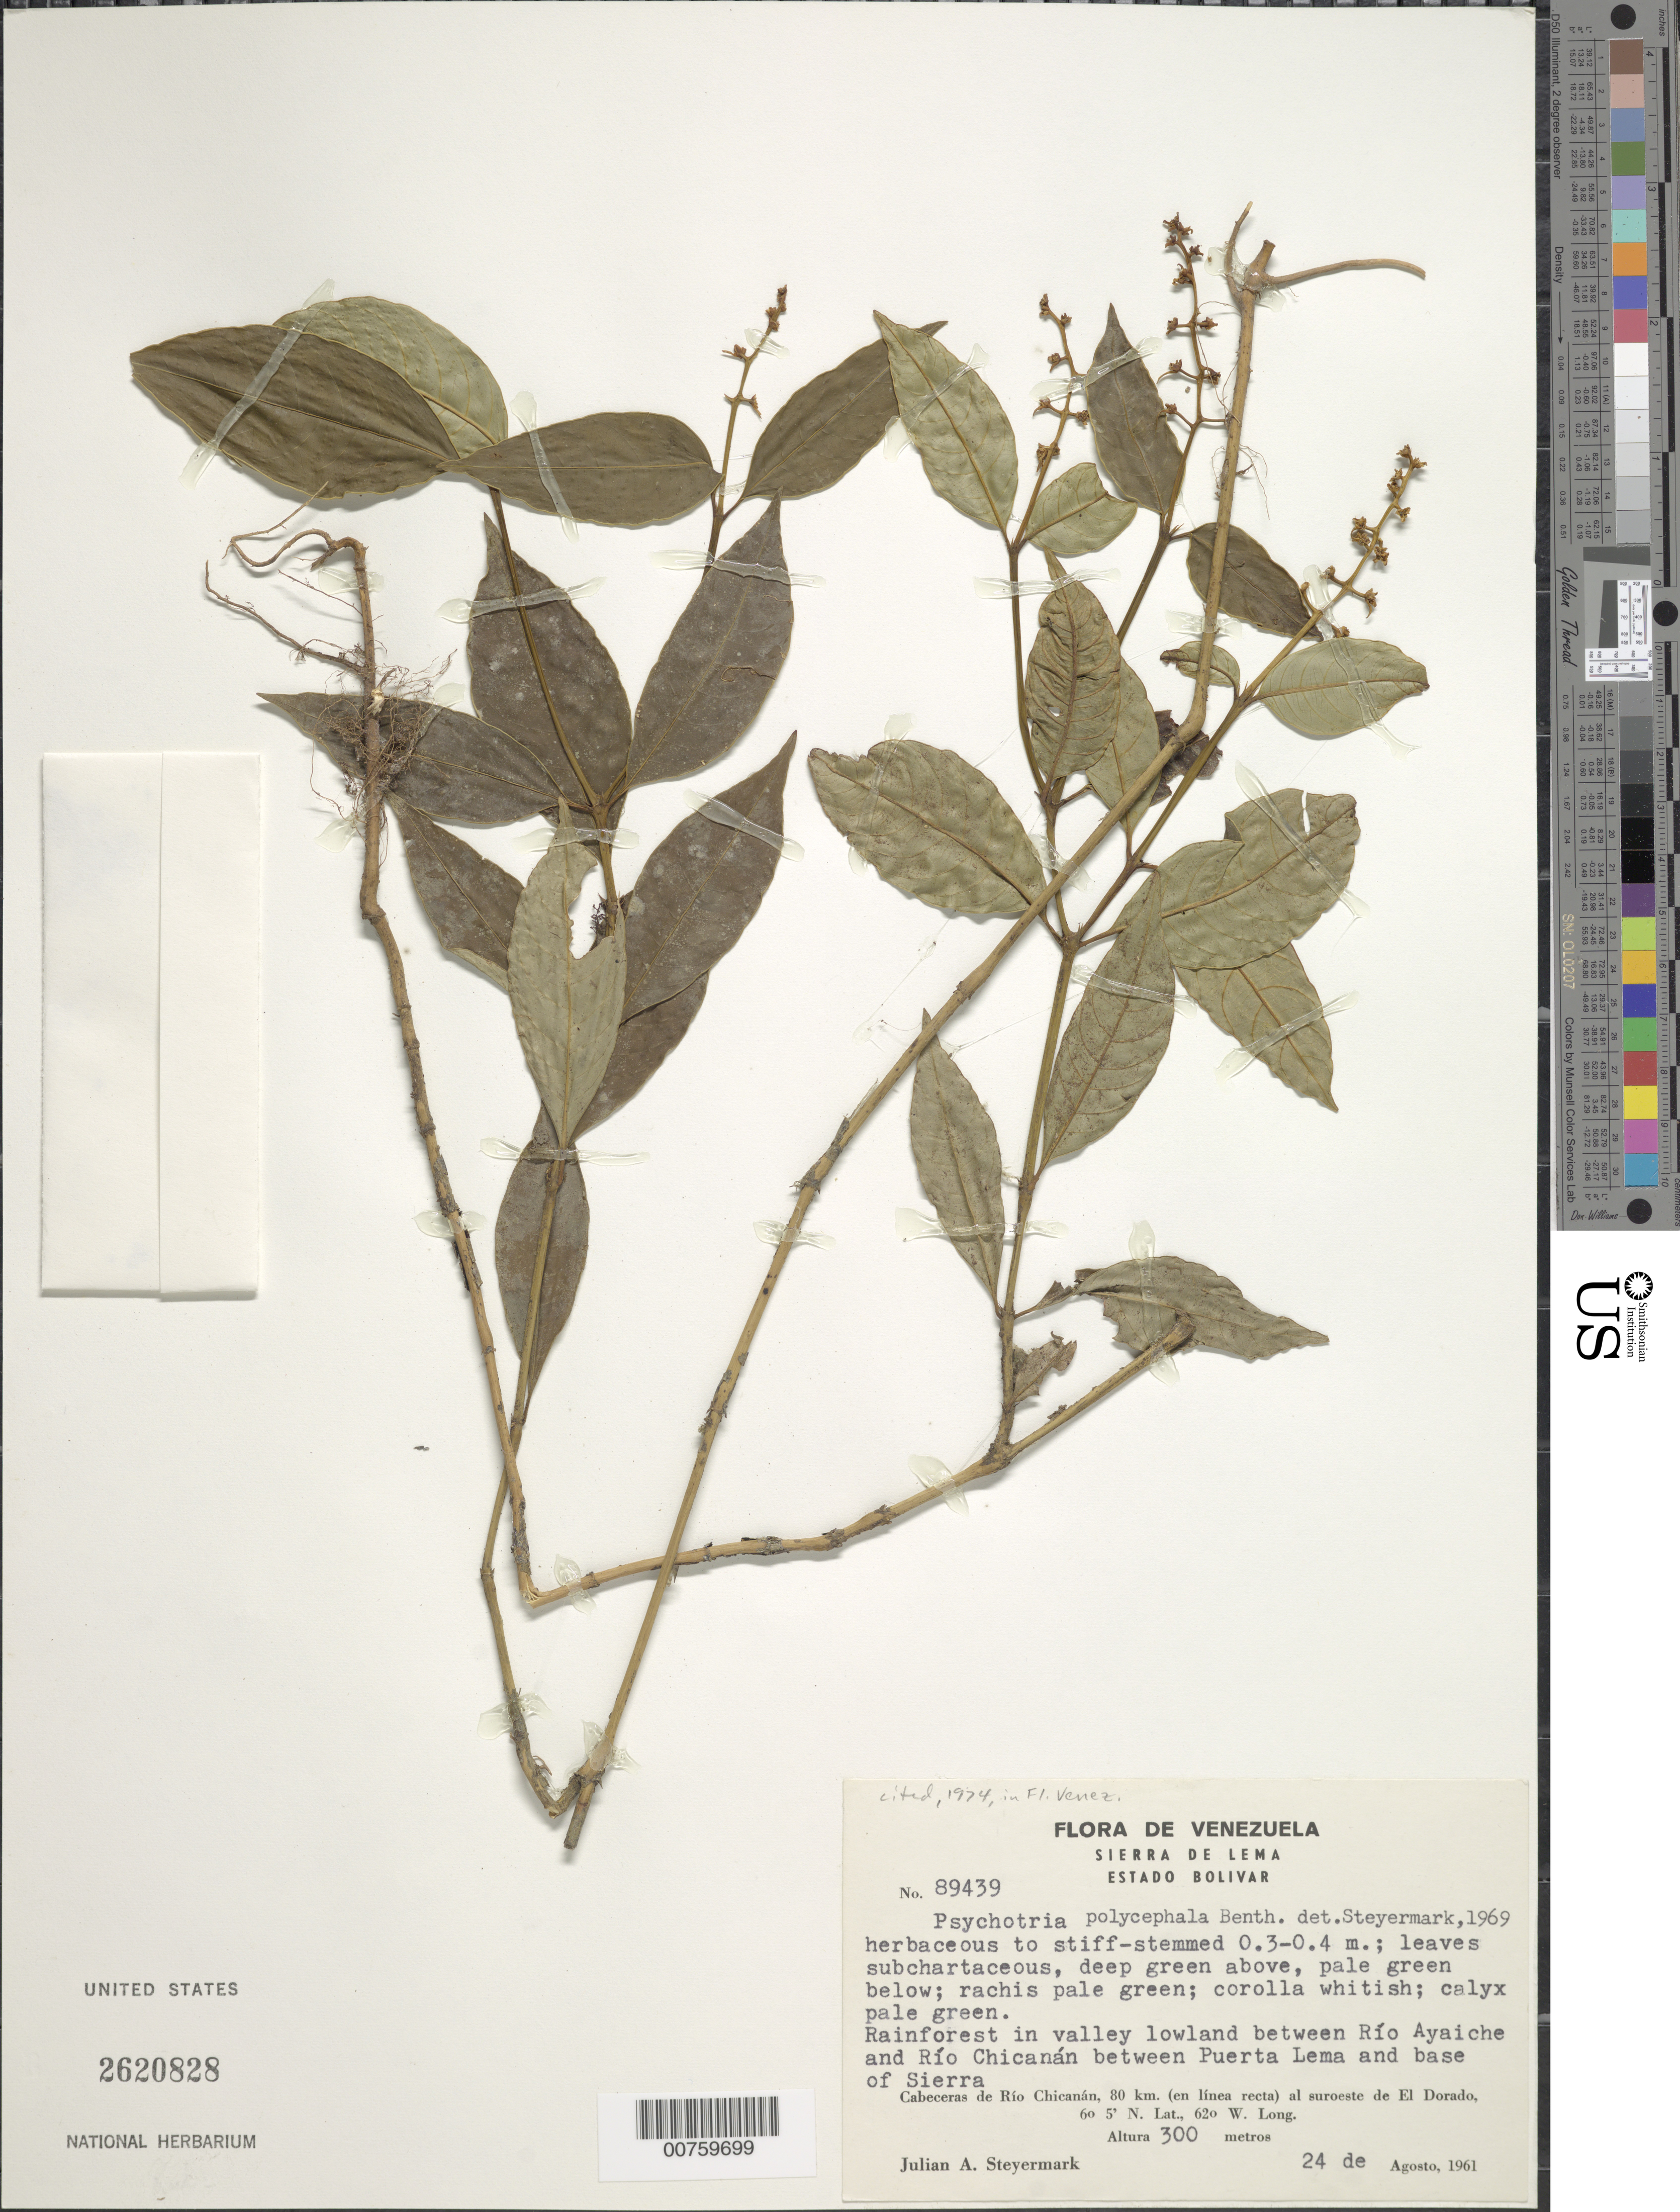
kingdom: Plantae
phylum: Tracheophyta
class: Magnoliopsida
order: Gentianales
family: Rubiaceae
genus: Psychotria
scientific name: Psychotria polycephala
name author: Benth.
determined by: Steyermark, Julian A., (VEN)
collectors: J. Steyermark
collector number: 89439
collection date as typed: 24-Aug-61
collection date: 1961-08-24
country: Venezuela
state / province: Bolívar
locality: Sierra de Lema, Cabaceras de Río Chicanan, 80 km in straight line to SW of El Dorado, between Río Chicanan and Río Ayaiche, between Puerta Lema and base of Sierra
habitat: Rainforest in valley lowland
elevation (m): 300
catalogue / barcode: US 2620828